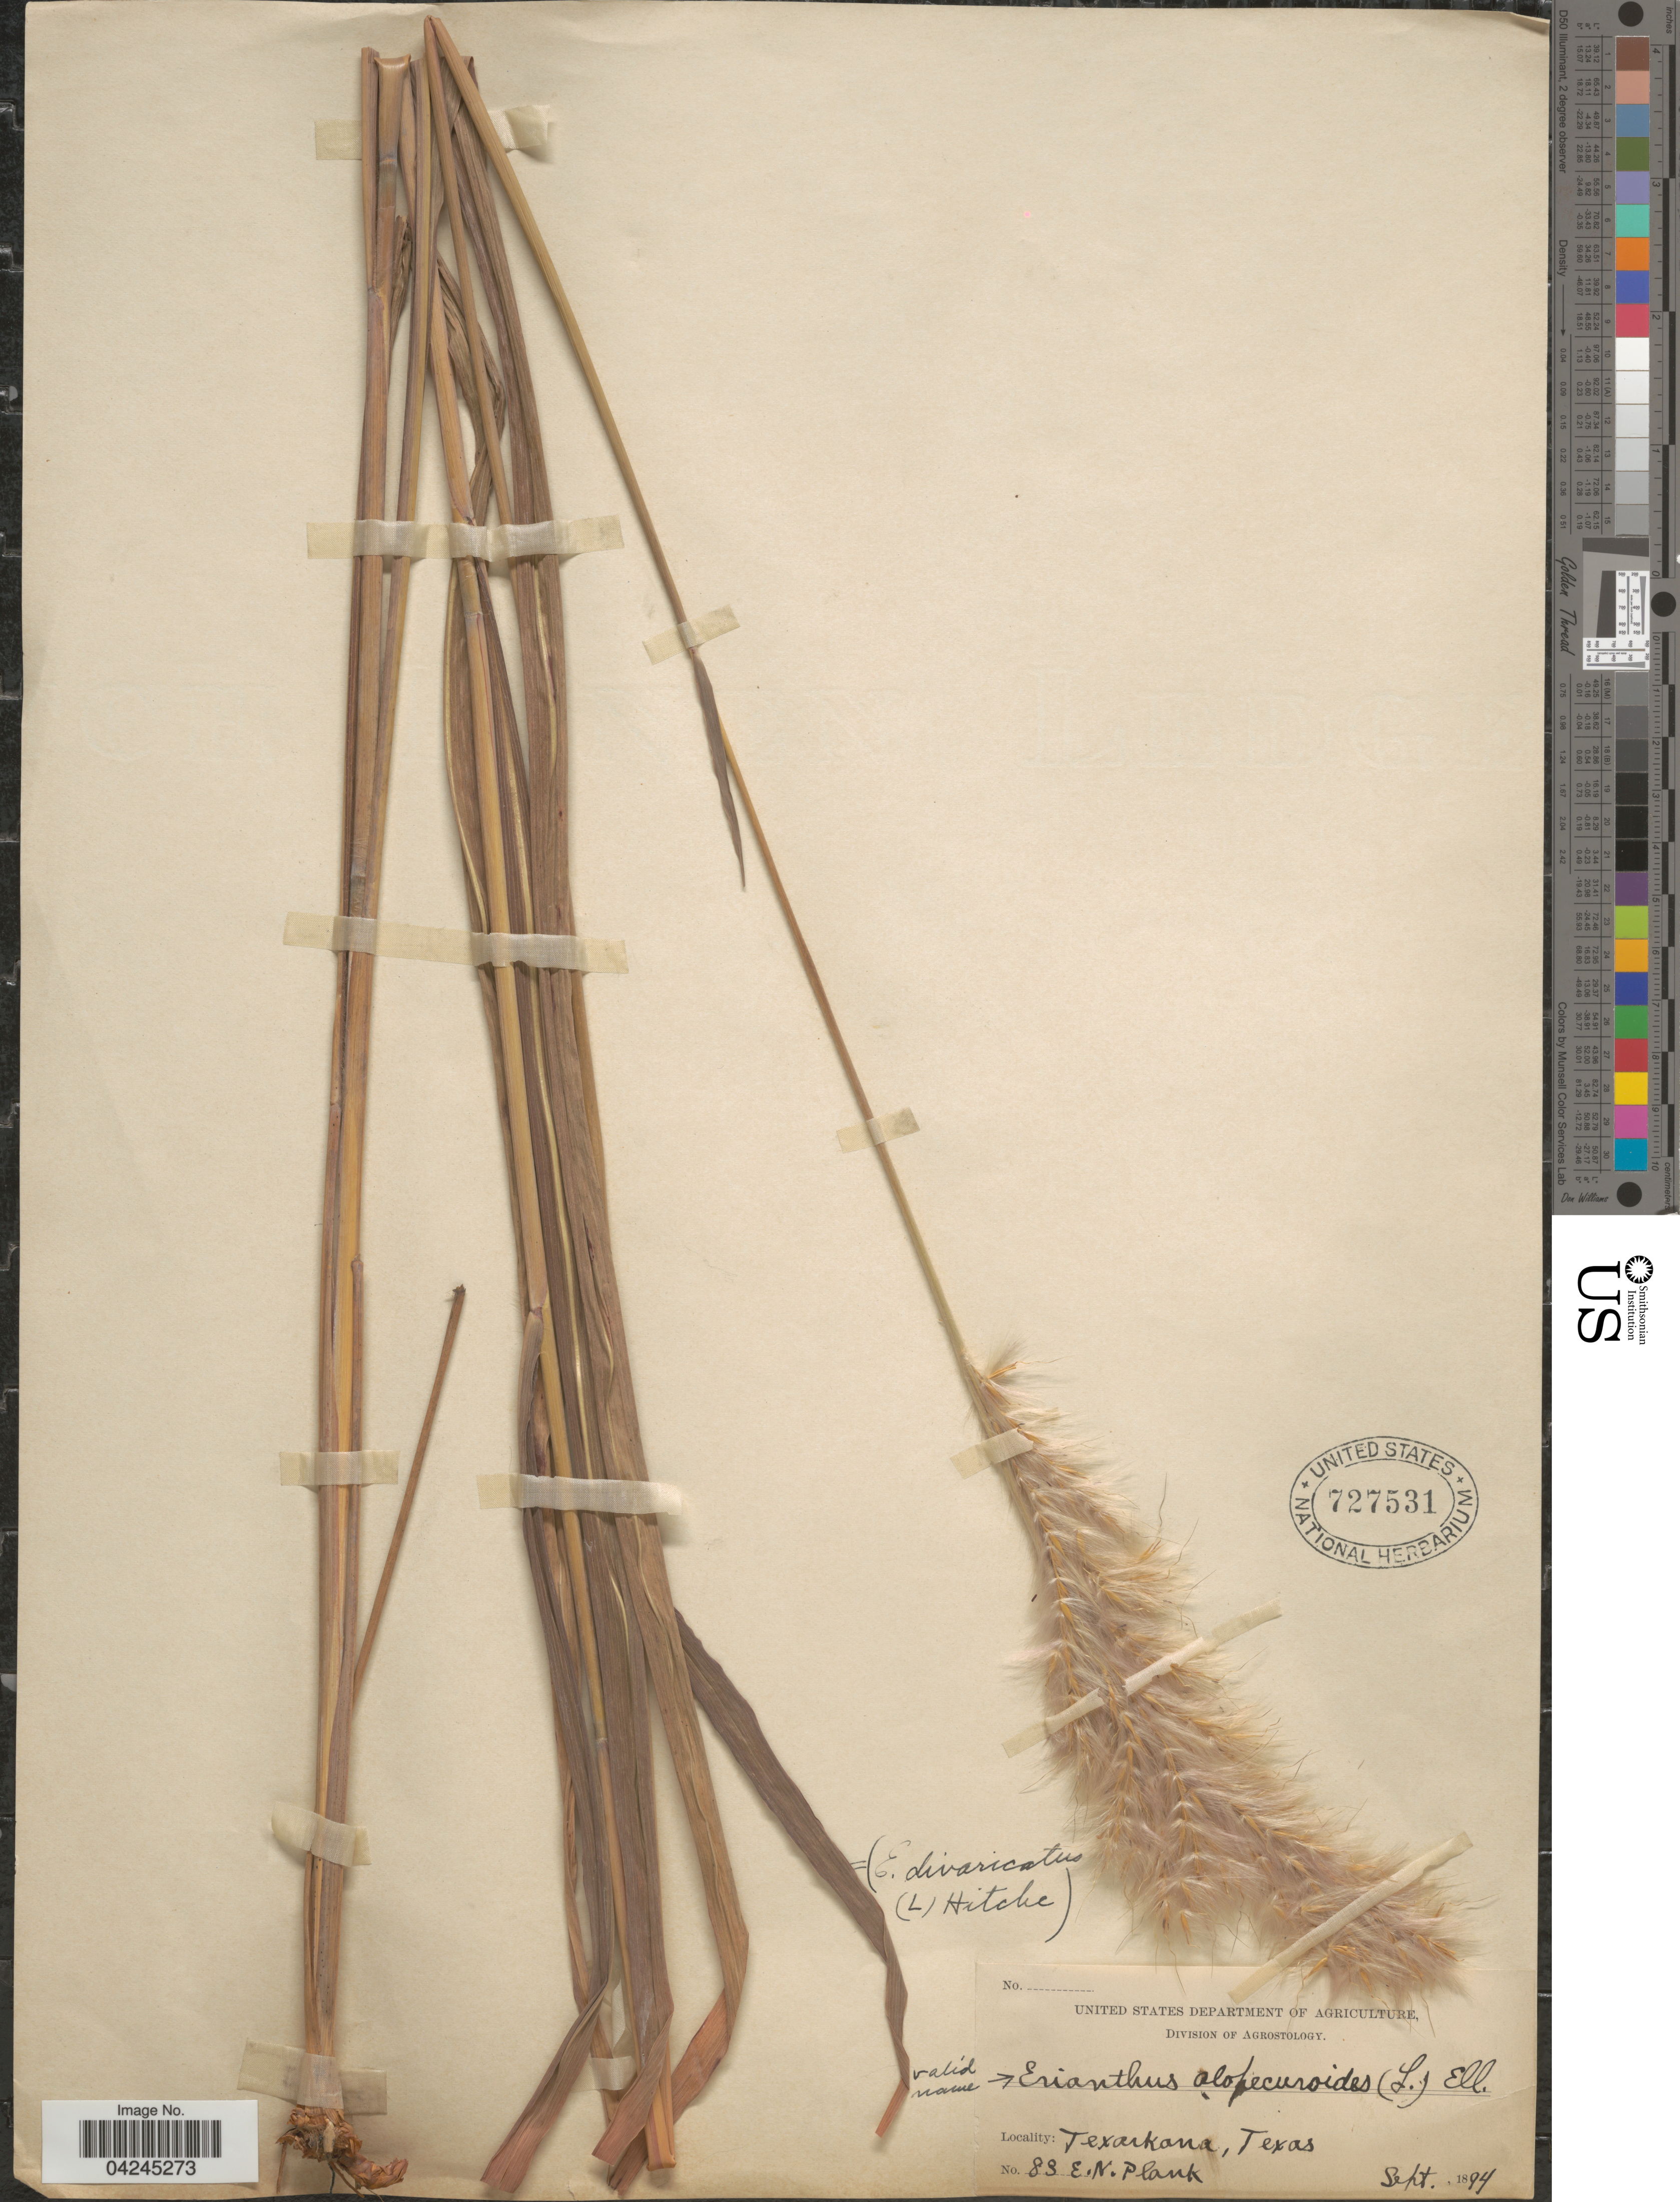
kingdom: Plantae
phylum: Tracheophyta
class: Liliopsida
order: Poales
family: Poaceae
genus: Erianthus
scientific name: Erianthus sp.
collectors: E. Plank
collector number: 83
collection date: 1894-09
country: United States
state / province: Texas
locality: Texarkana.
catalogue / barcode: US 727531